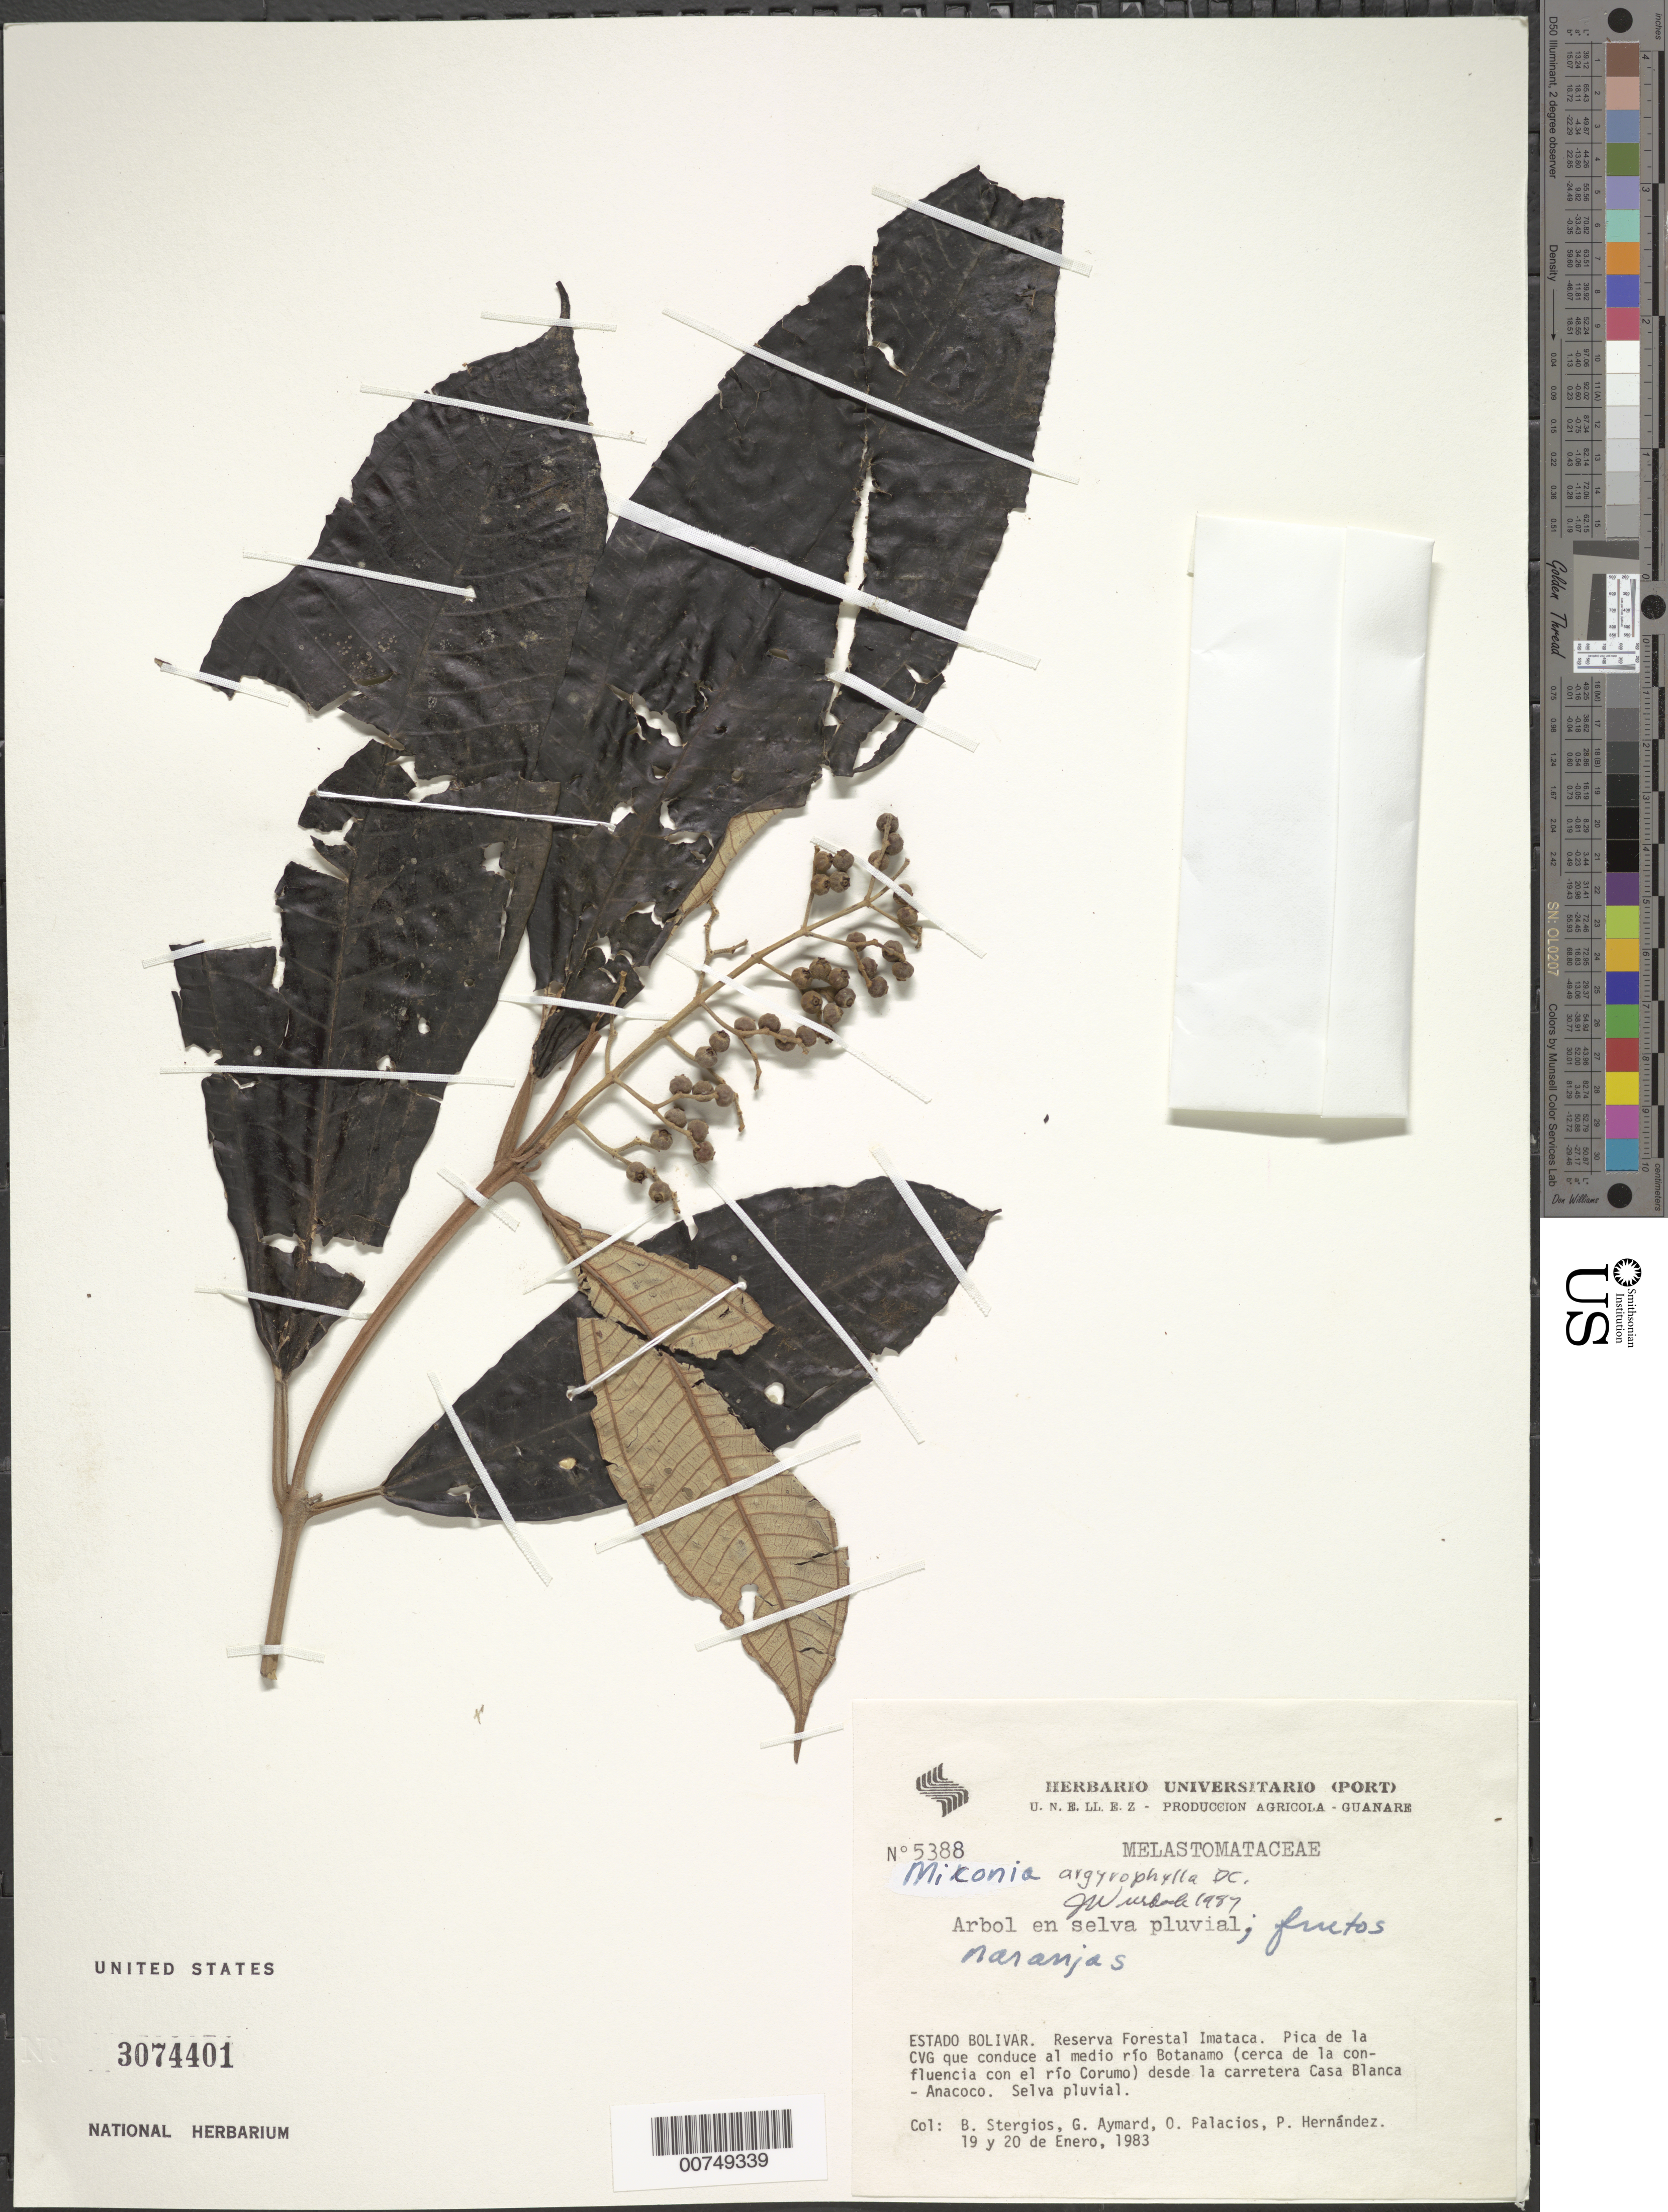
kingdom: Plantae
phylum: Tracheophyta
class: Magnoliopsida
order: Myrtales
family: Melastomataceae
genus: Miconia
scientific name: Miconia argyrophylla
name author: DC.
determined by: Wurdack, John J., (US), US (UNITED STATES)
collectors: B. G. Stergios, G. A. Aymard, O. Palacios & P. Hernández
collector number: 5388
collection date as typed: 19-Jan-83 to 20-Jan-83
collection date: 1983-01-19/1983-01-20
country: Venezuela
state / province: Bolívar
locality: Reserva Forestal Imataca, Pica de la CVG que conduce al medio Río Botanamo (cerca de la confluencia con el Río Coruma) desde la carretera Casa Blanca - Anacoco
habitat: Selva pluvial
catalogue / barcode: US 3074401